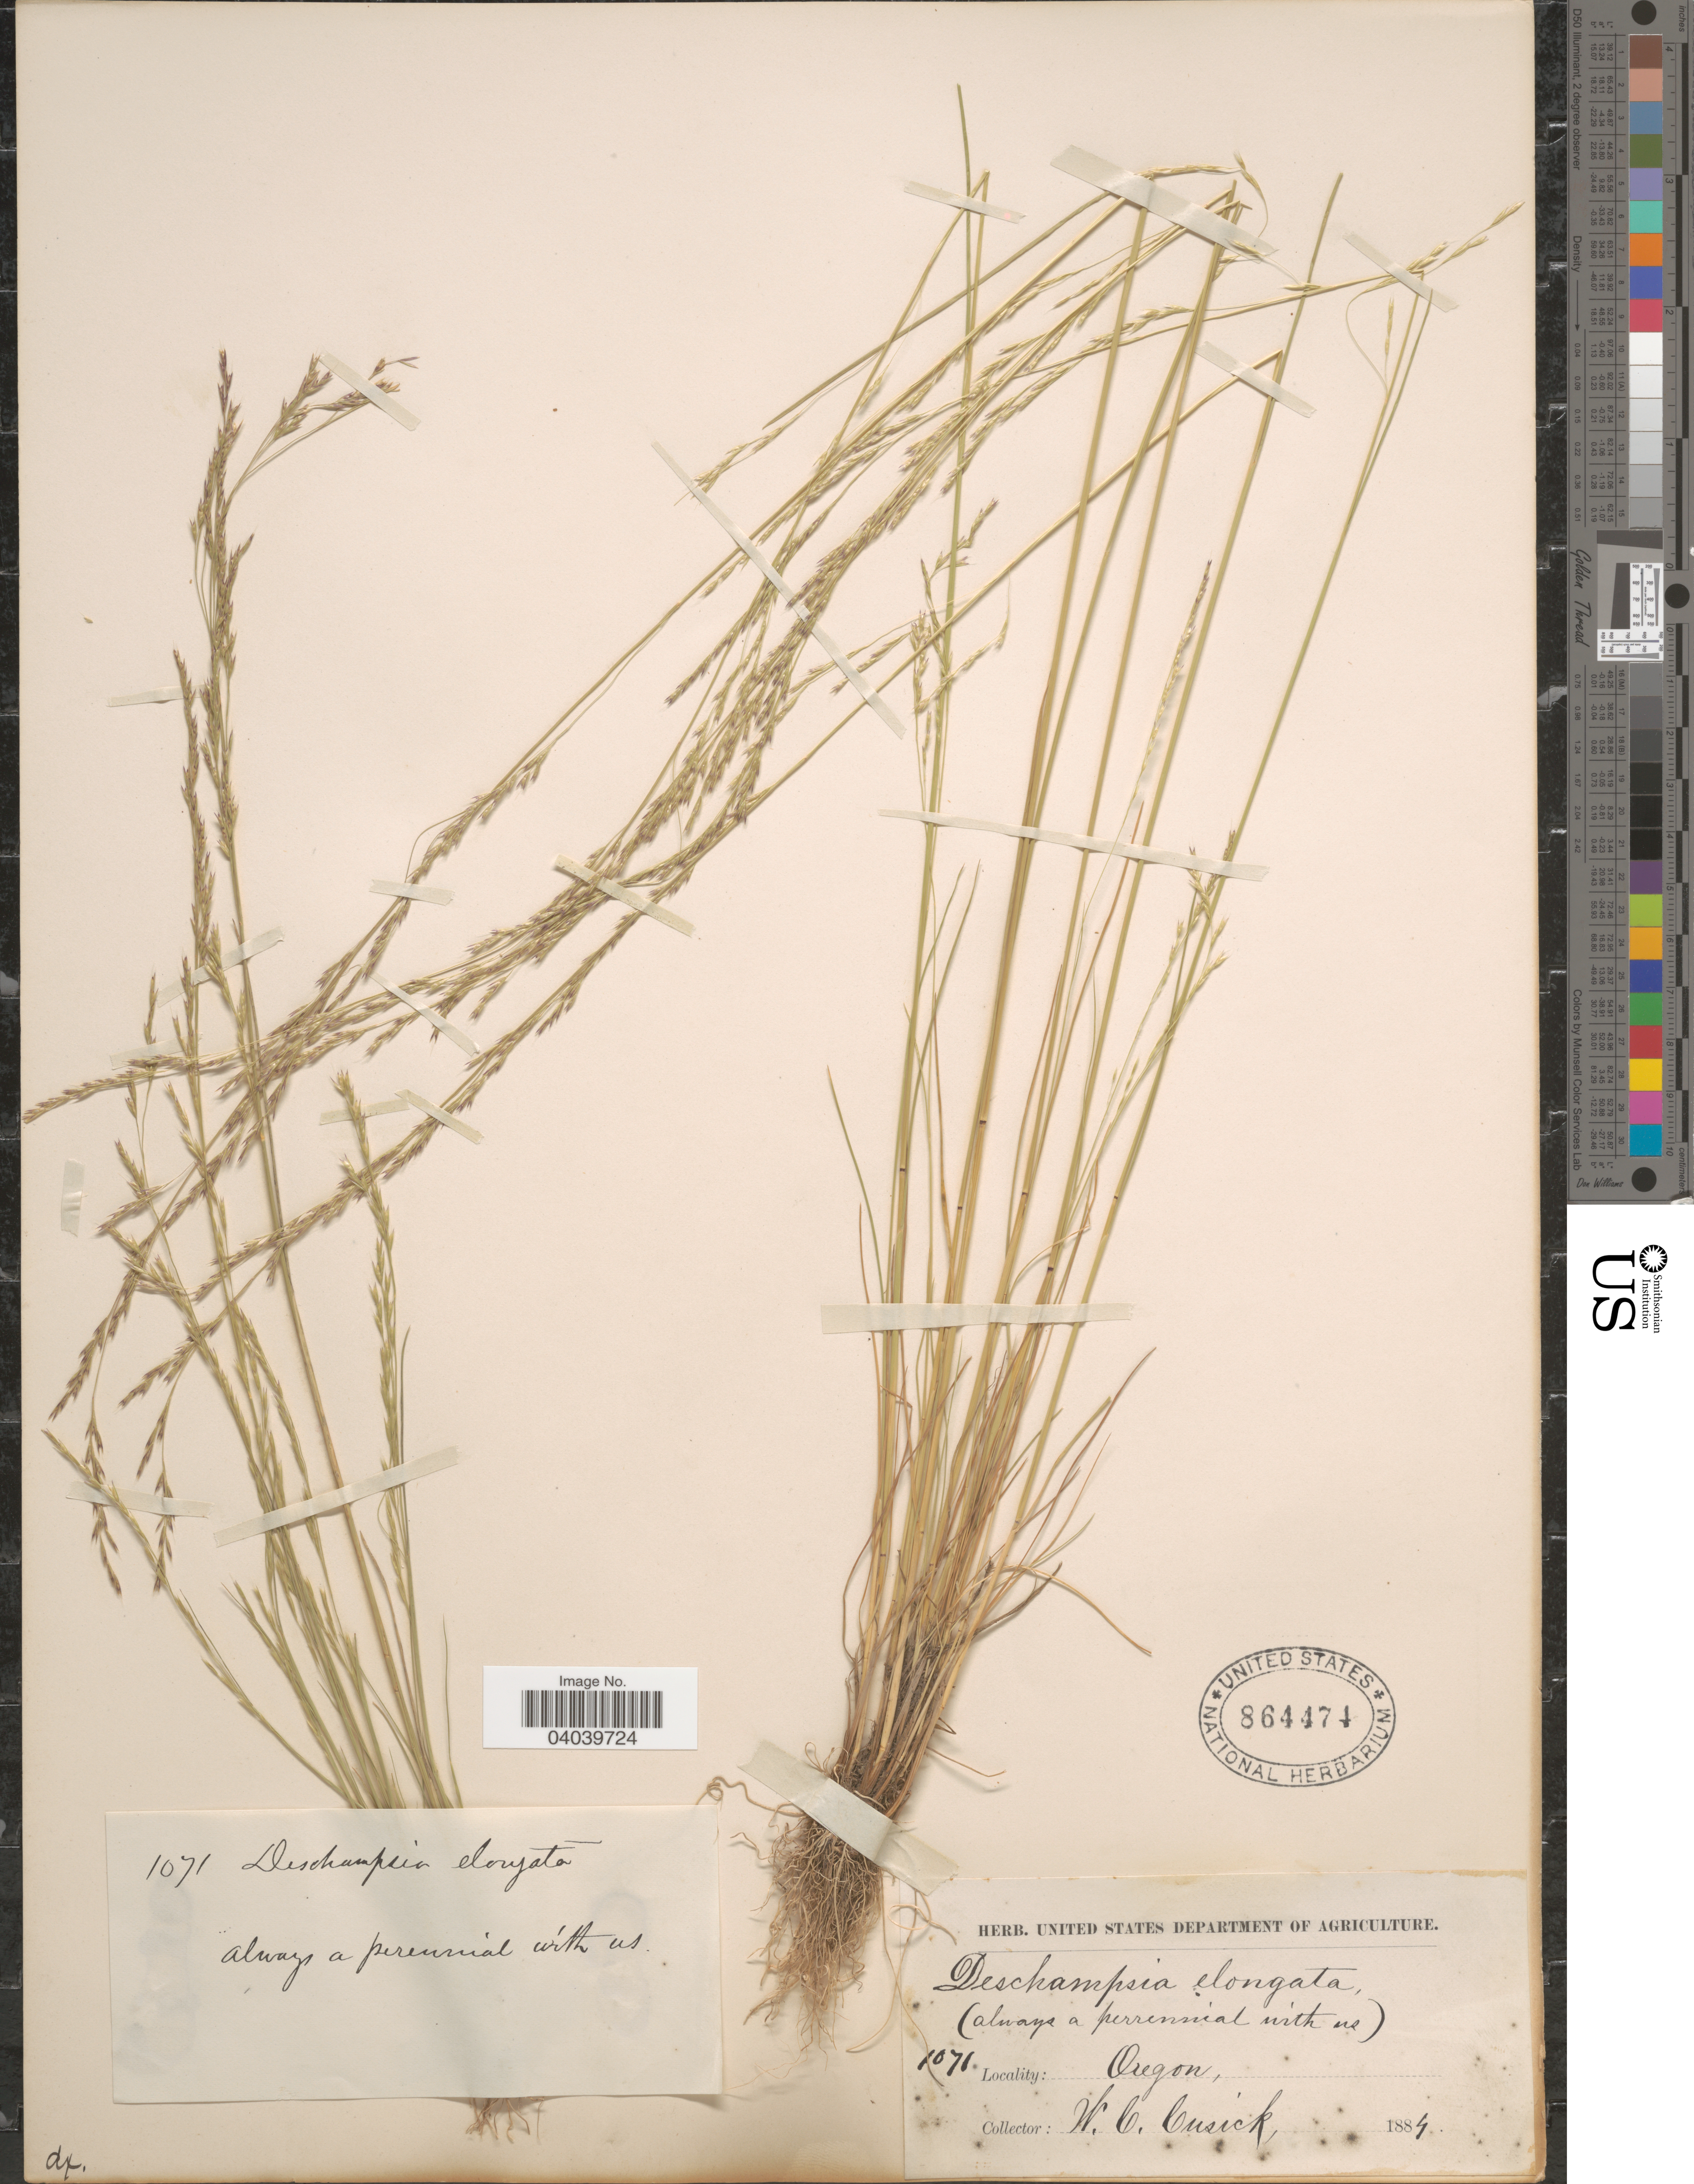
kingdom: Plantae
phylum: Tracheophyta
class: Liliopsida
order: Poales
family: Poaceae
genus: Deschampsia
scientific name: Deschampsia elongata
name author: (Hook.) Munro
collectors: W. C. Cusick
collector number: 1071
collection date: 1884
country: United States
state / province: Oregon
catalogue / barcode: US 864474